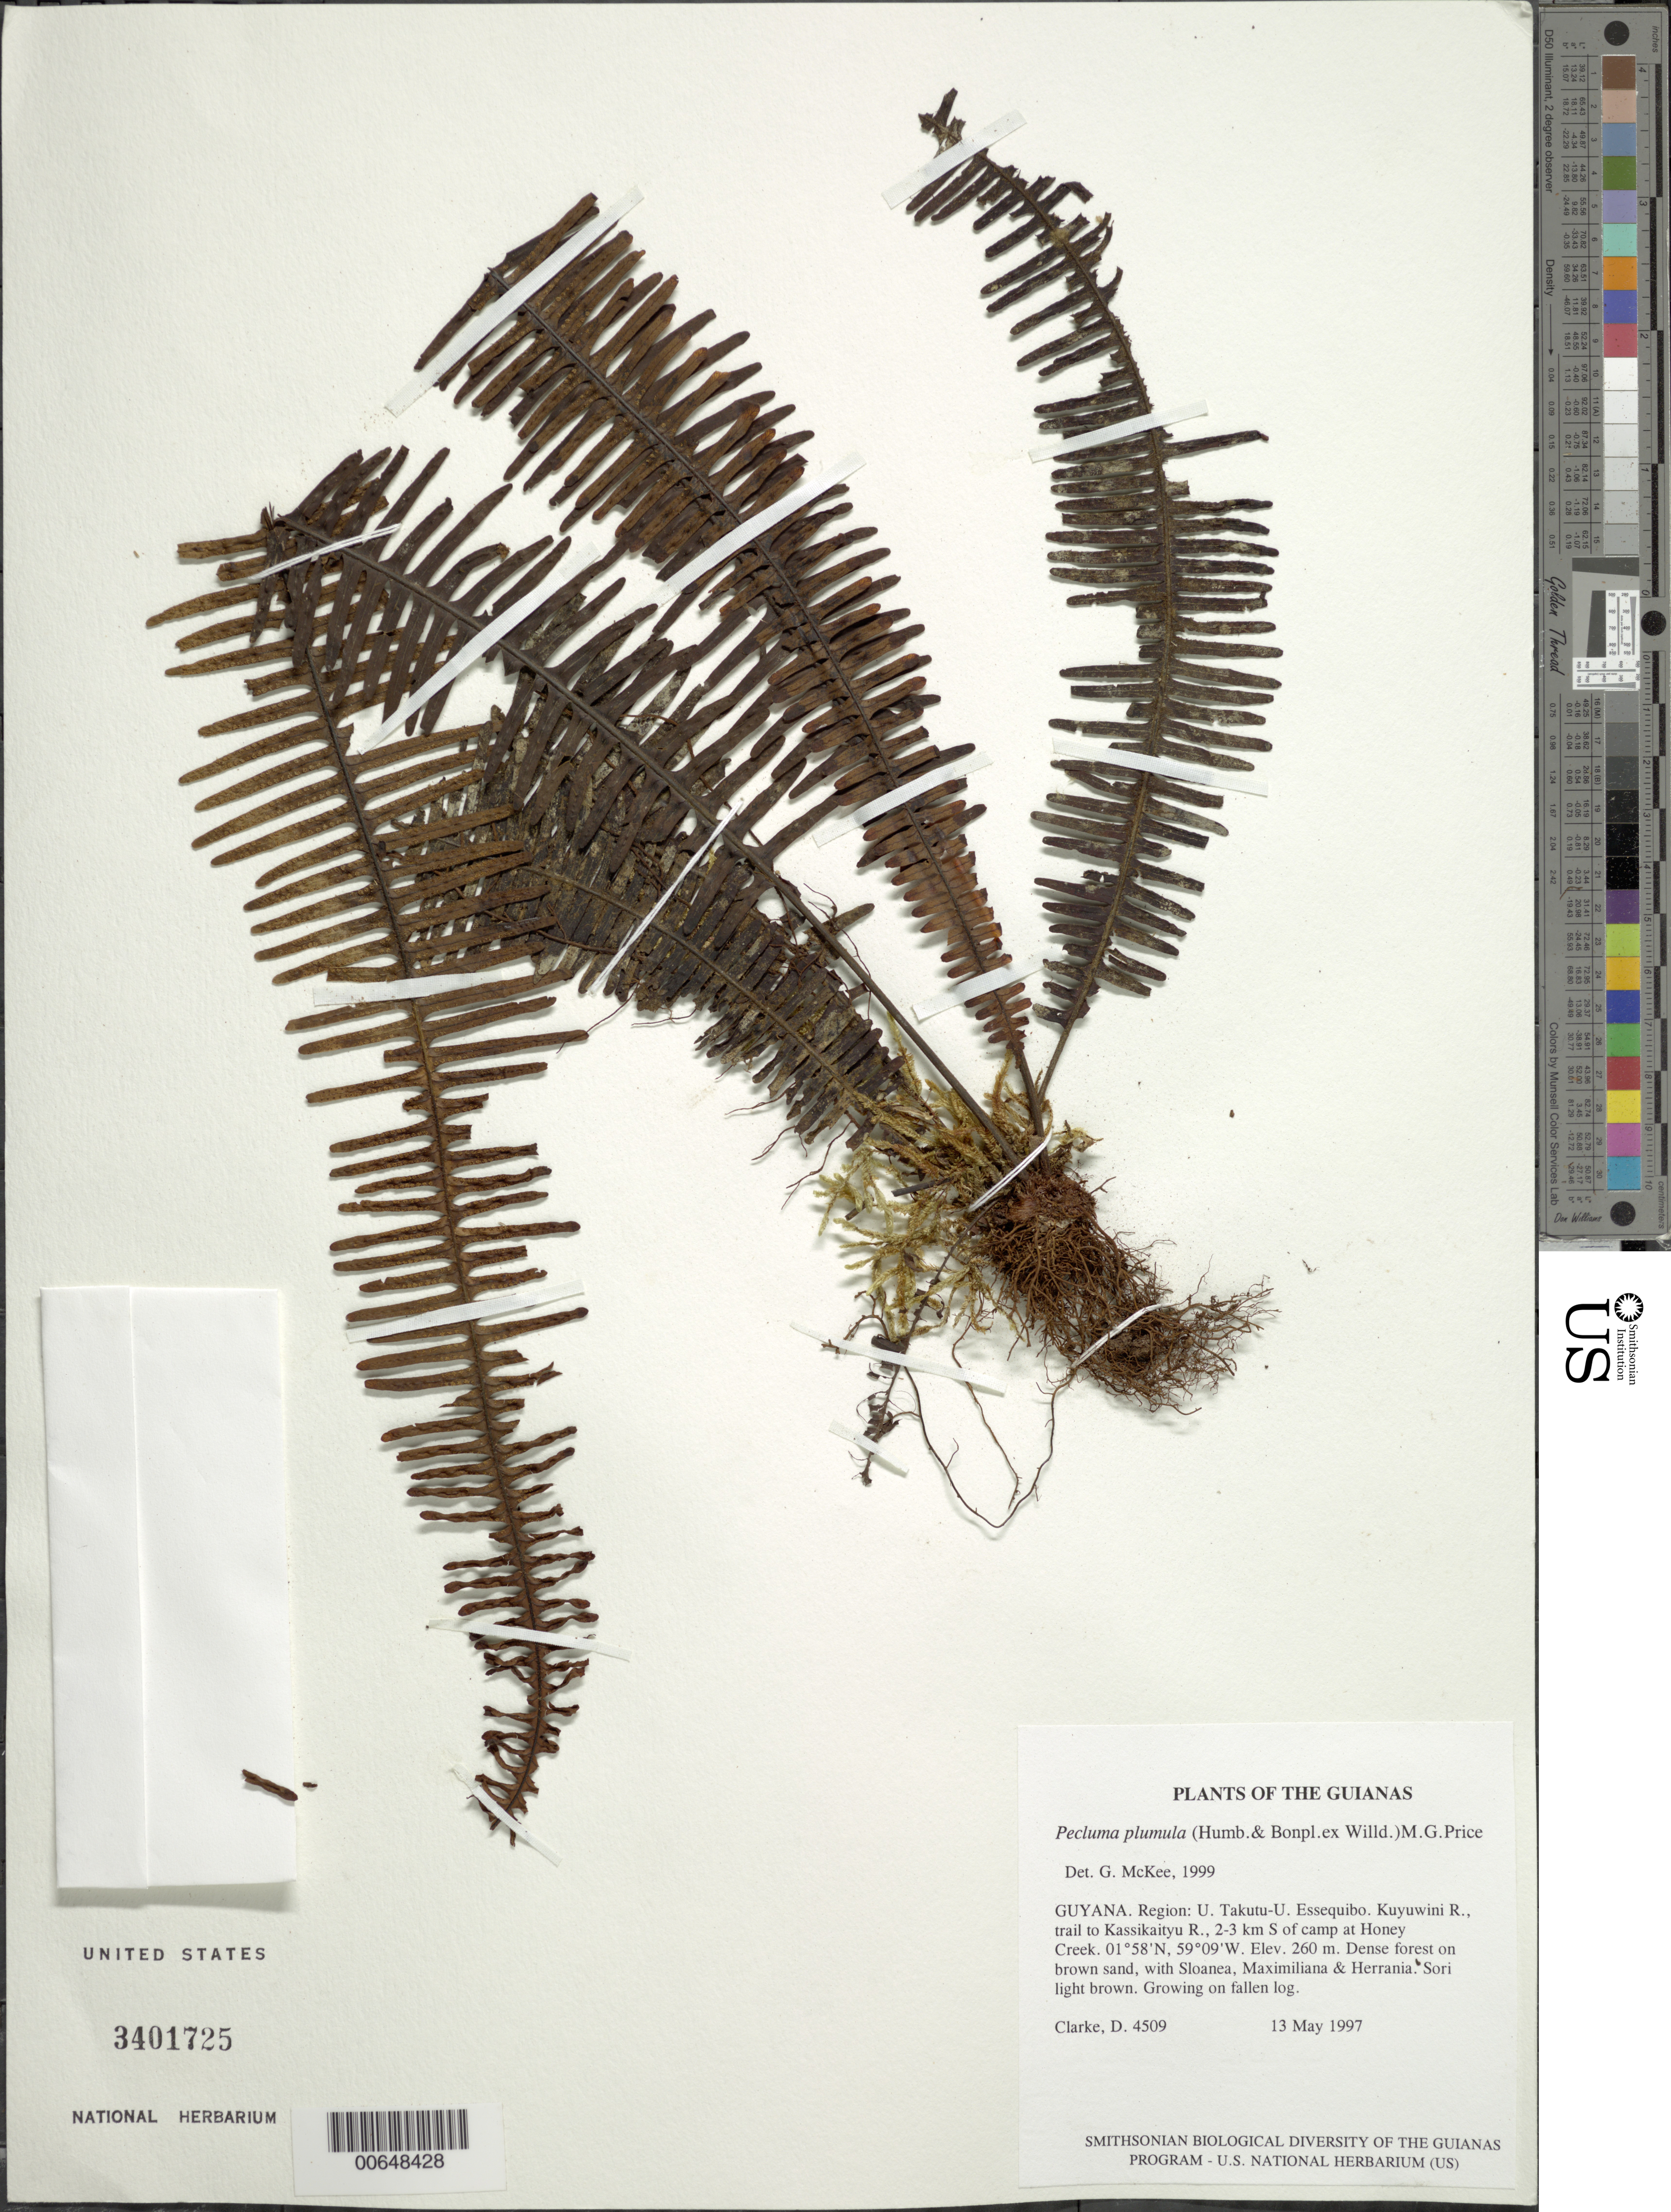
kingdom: Plantae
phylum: Tracheophyta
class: Polypodiopsida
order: Polypodiales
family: Polypodiaceae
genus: Pecluma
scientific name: Pecluma plumula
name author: (Humb. & Bonpl. ex Willd.) M.G. Price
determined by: McKee, G. S., (US), NMNH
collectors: H. D. Clarke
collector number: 4509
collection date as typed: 13 May 1997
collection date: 1997-05-13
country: Guyana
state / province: U. Takutu-U. Essequibo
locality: Kuyuwini R., trail to Kassikaityu R., 2-3 km S of camp at Honey Creek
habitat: Dense forest on brown sand, with Sloanea, Maximiliana & Herrania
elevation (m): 260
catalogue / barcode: US 3401725